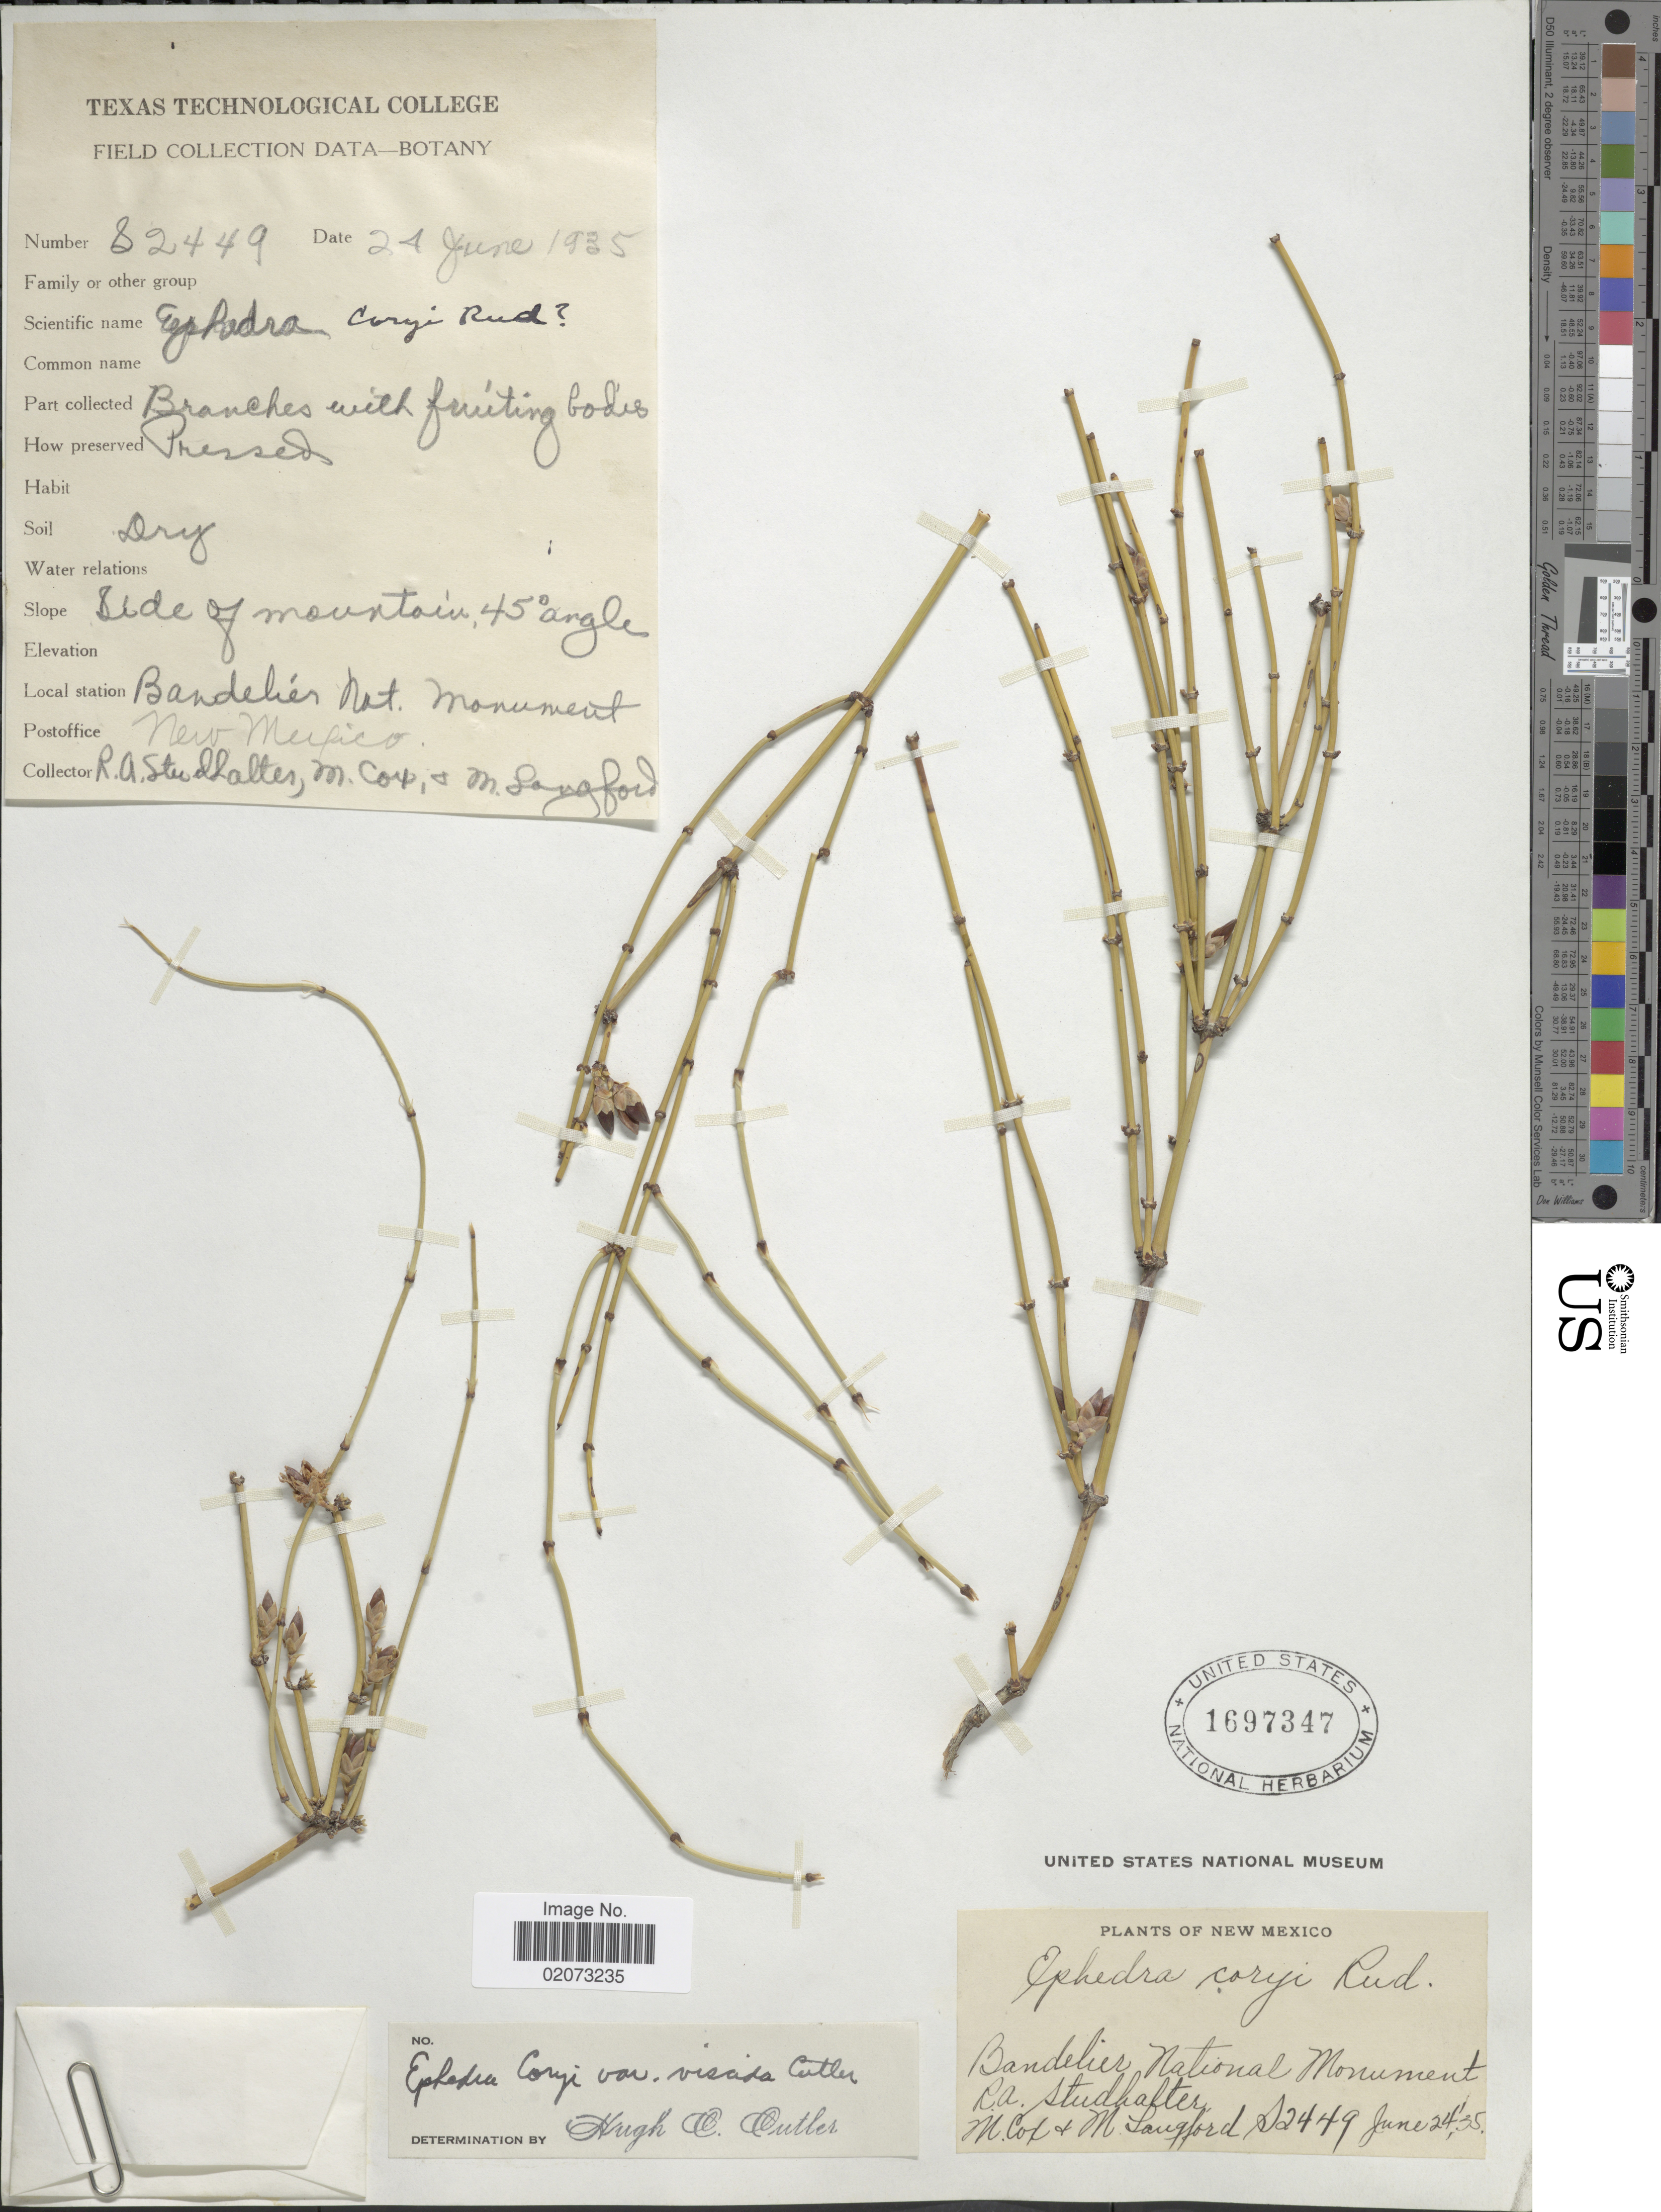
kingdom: Plantae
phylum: Tracheophyta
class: Gnetopsida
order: Ephedrales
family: Ephedraceae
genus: Ephedra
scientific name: Ephedra coryi var. viscida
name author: H.C. Cutler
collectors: R. Studhalter, M. Cox & M. Langford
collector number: S2449*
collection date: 1935-06-24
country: United States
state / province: New Mexico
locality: Bandelier National Monument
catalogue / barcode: US 1697347